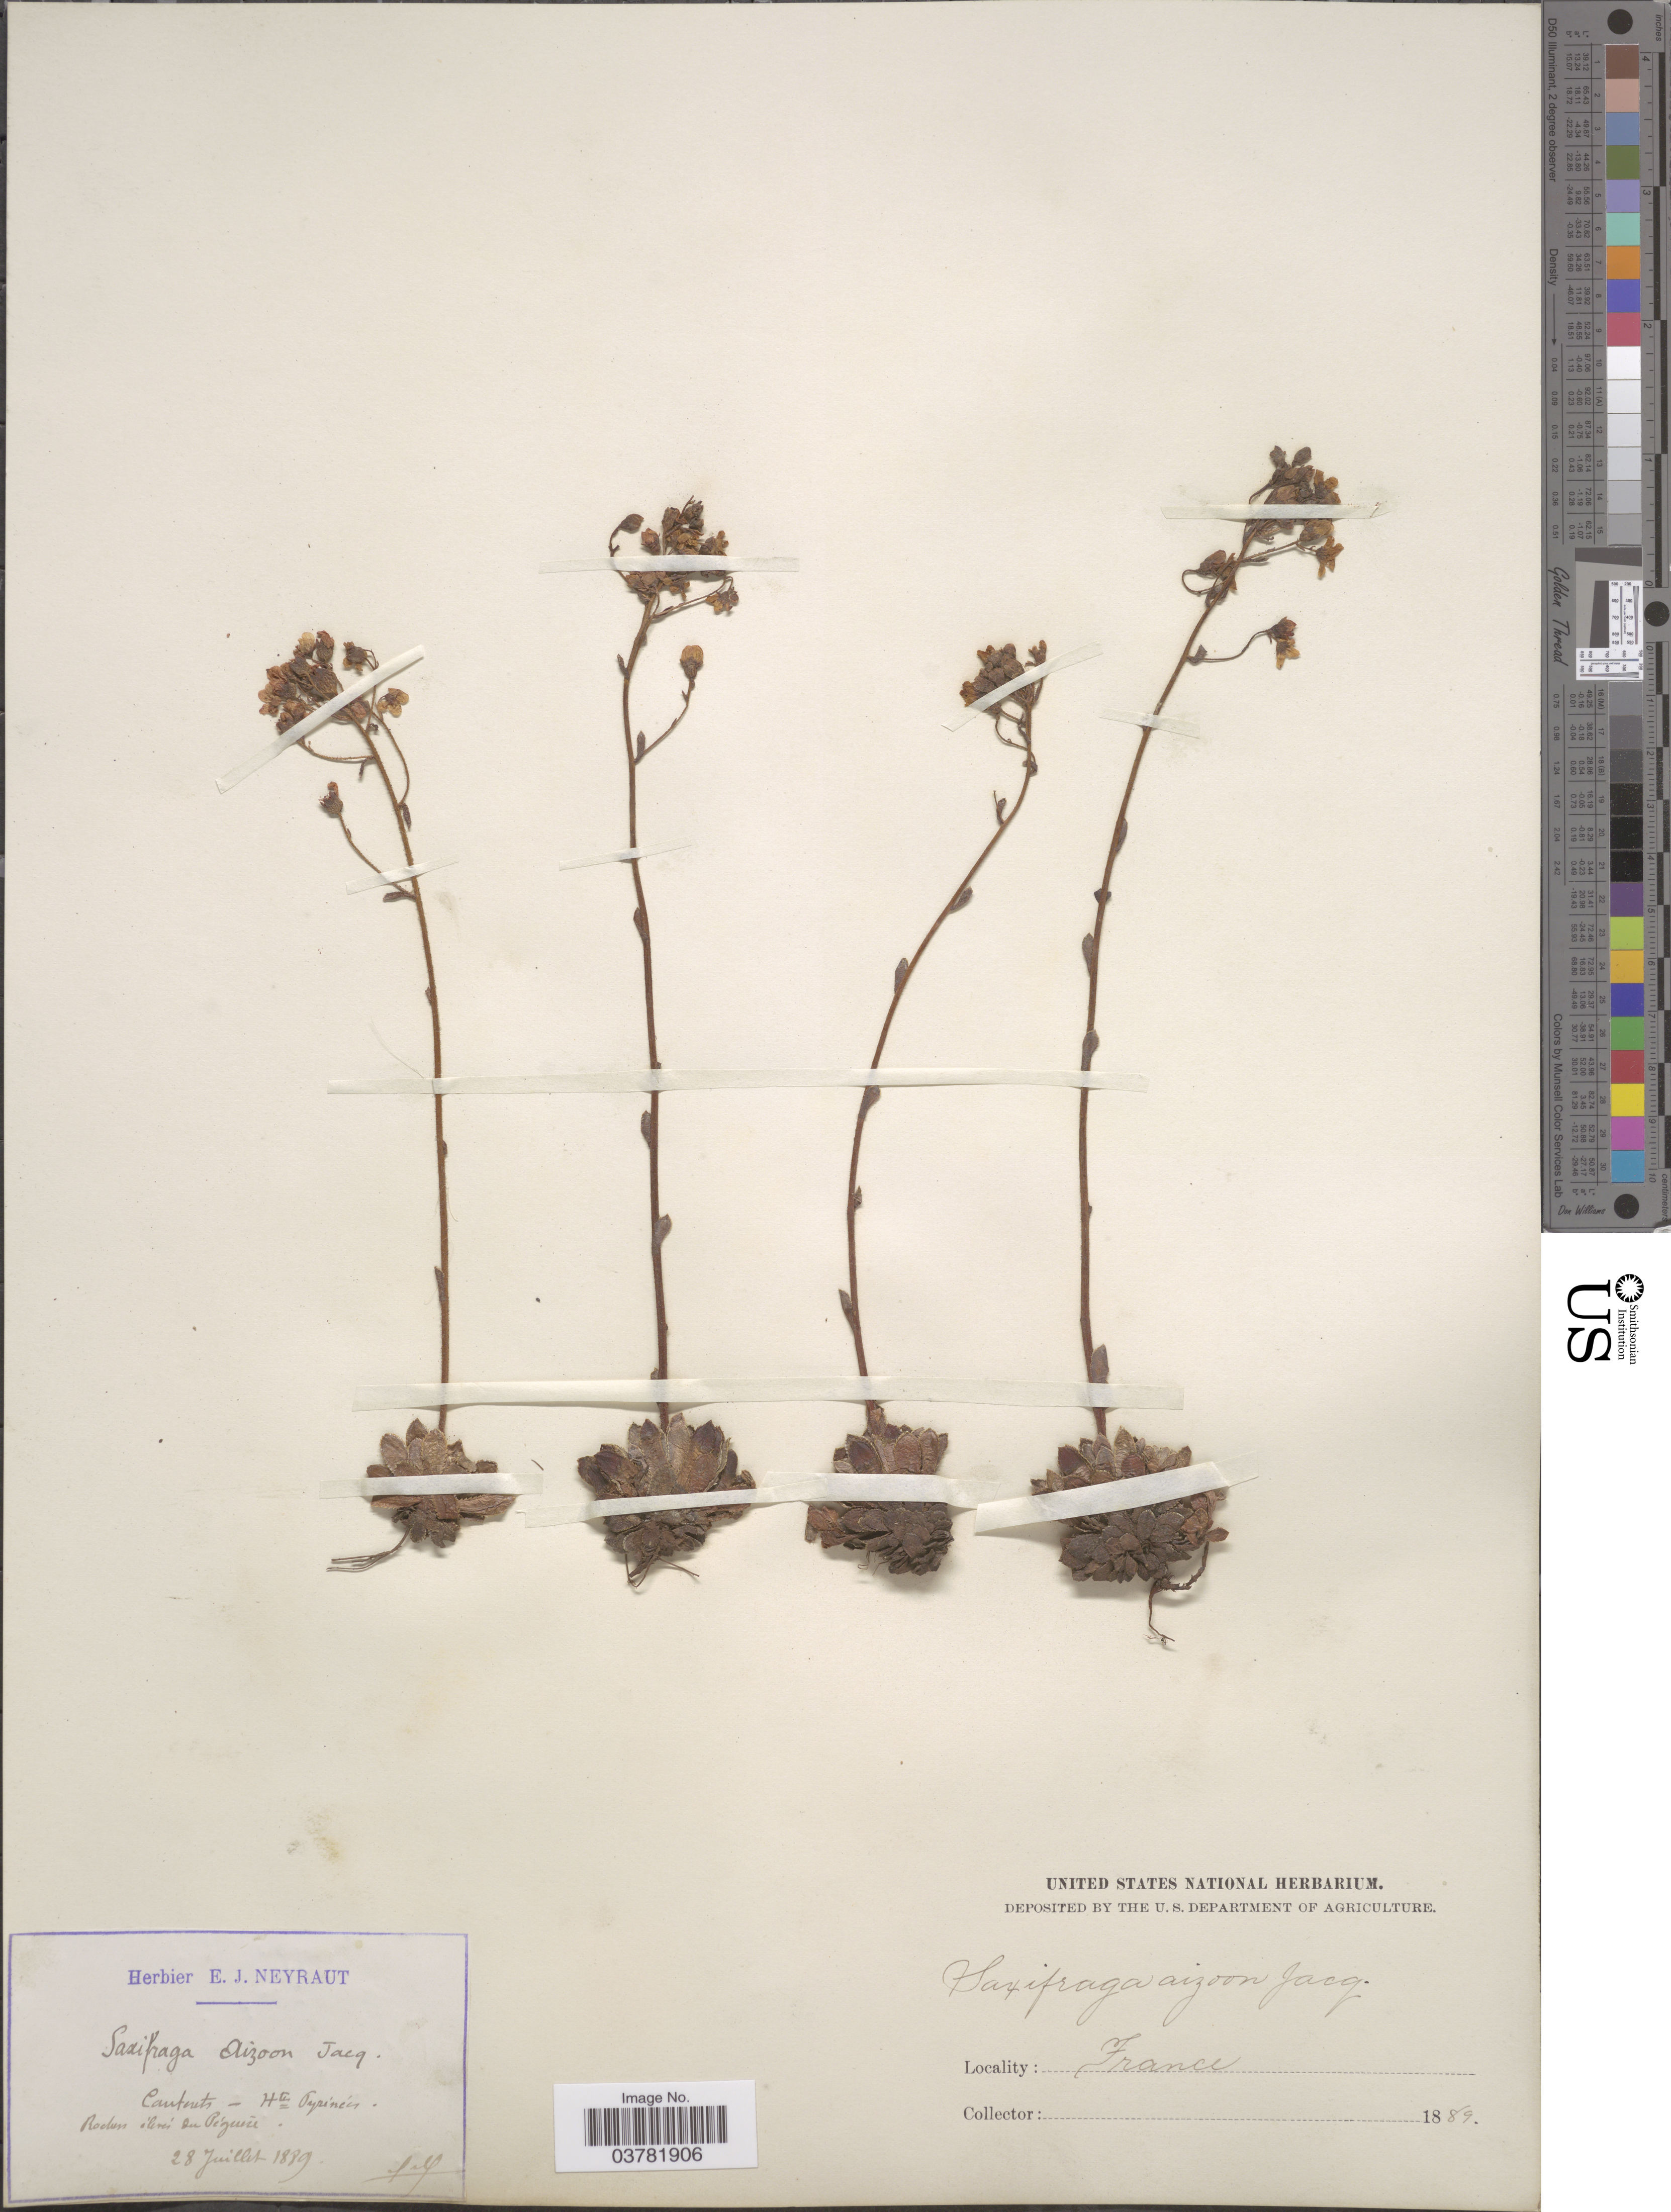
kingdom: Plantae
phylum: Tracheophyta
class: Magnoliopsida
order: Saxifragales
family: Saxifragaceae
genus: Saxifraga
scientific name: Saxifraga aizoon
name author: Jacq.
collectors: E. Neyraut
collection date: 1889-07-28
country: France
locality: Cauterets - Htes Pyrénées. Rochers a'leves du Pégoire.